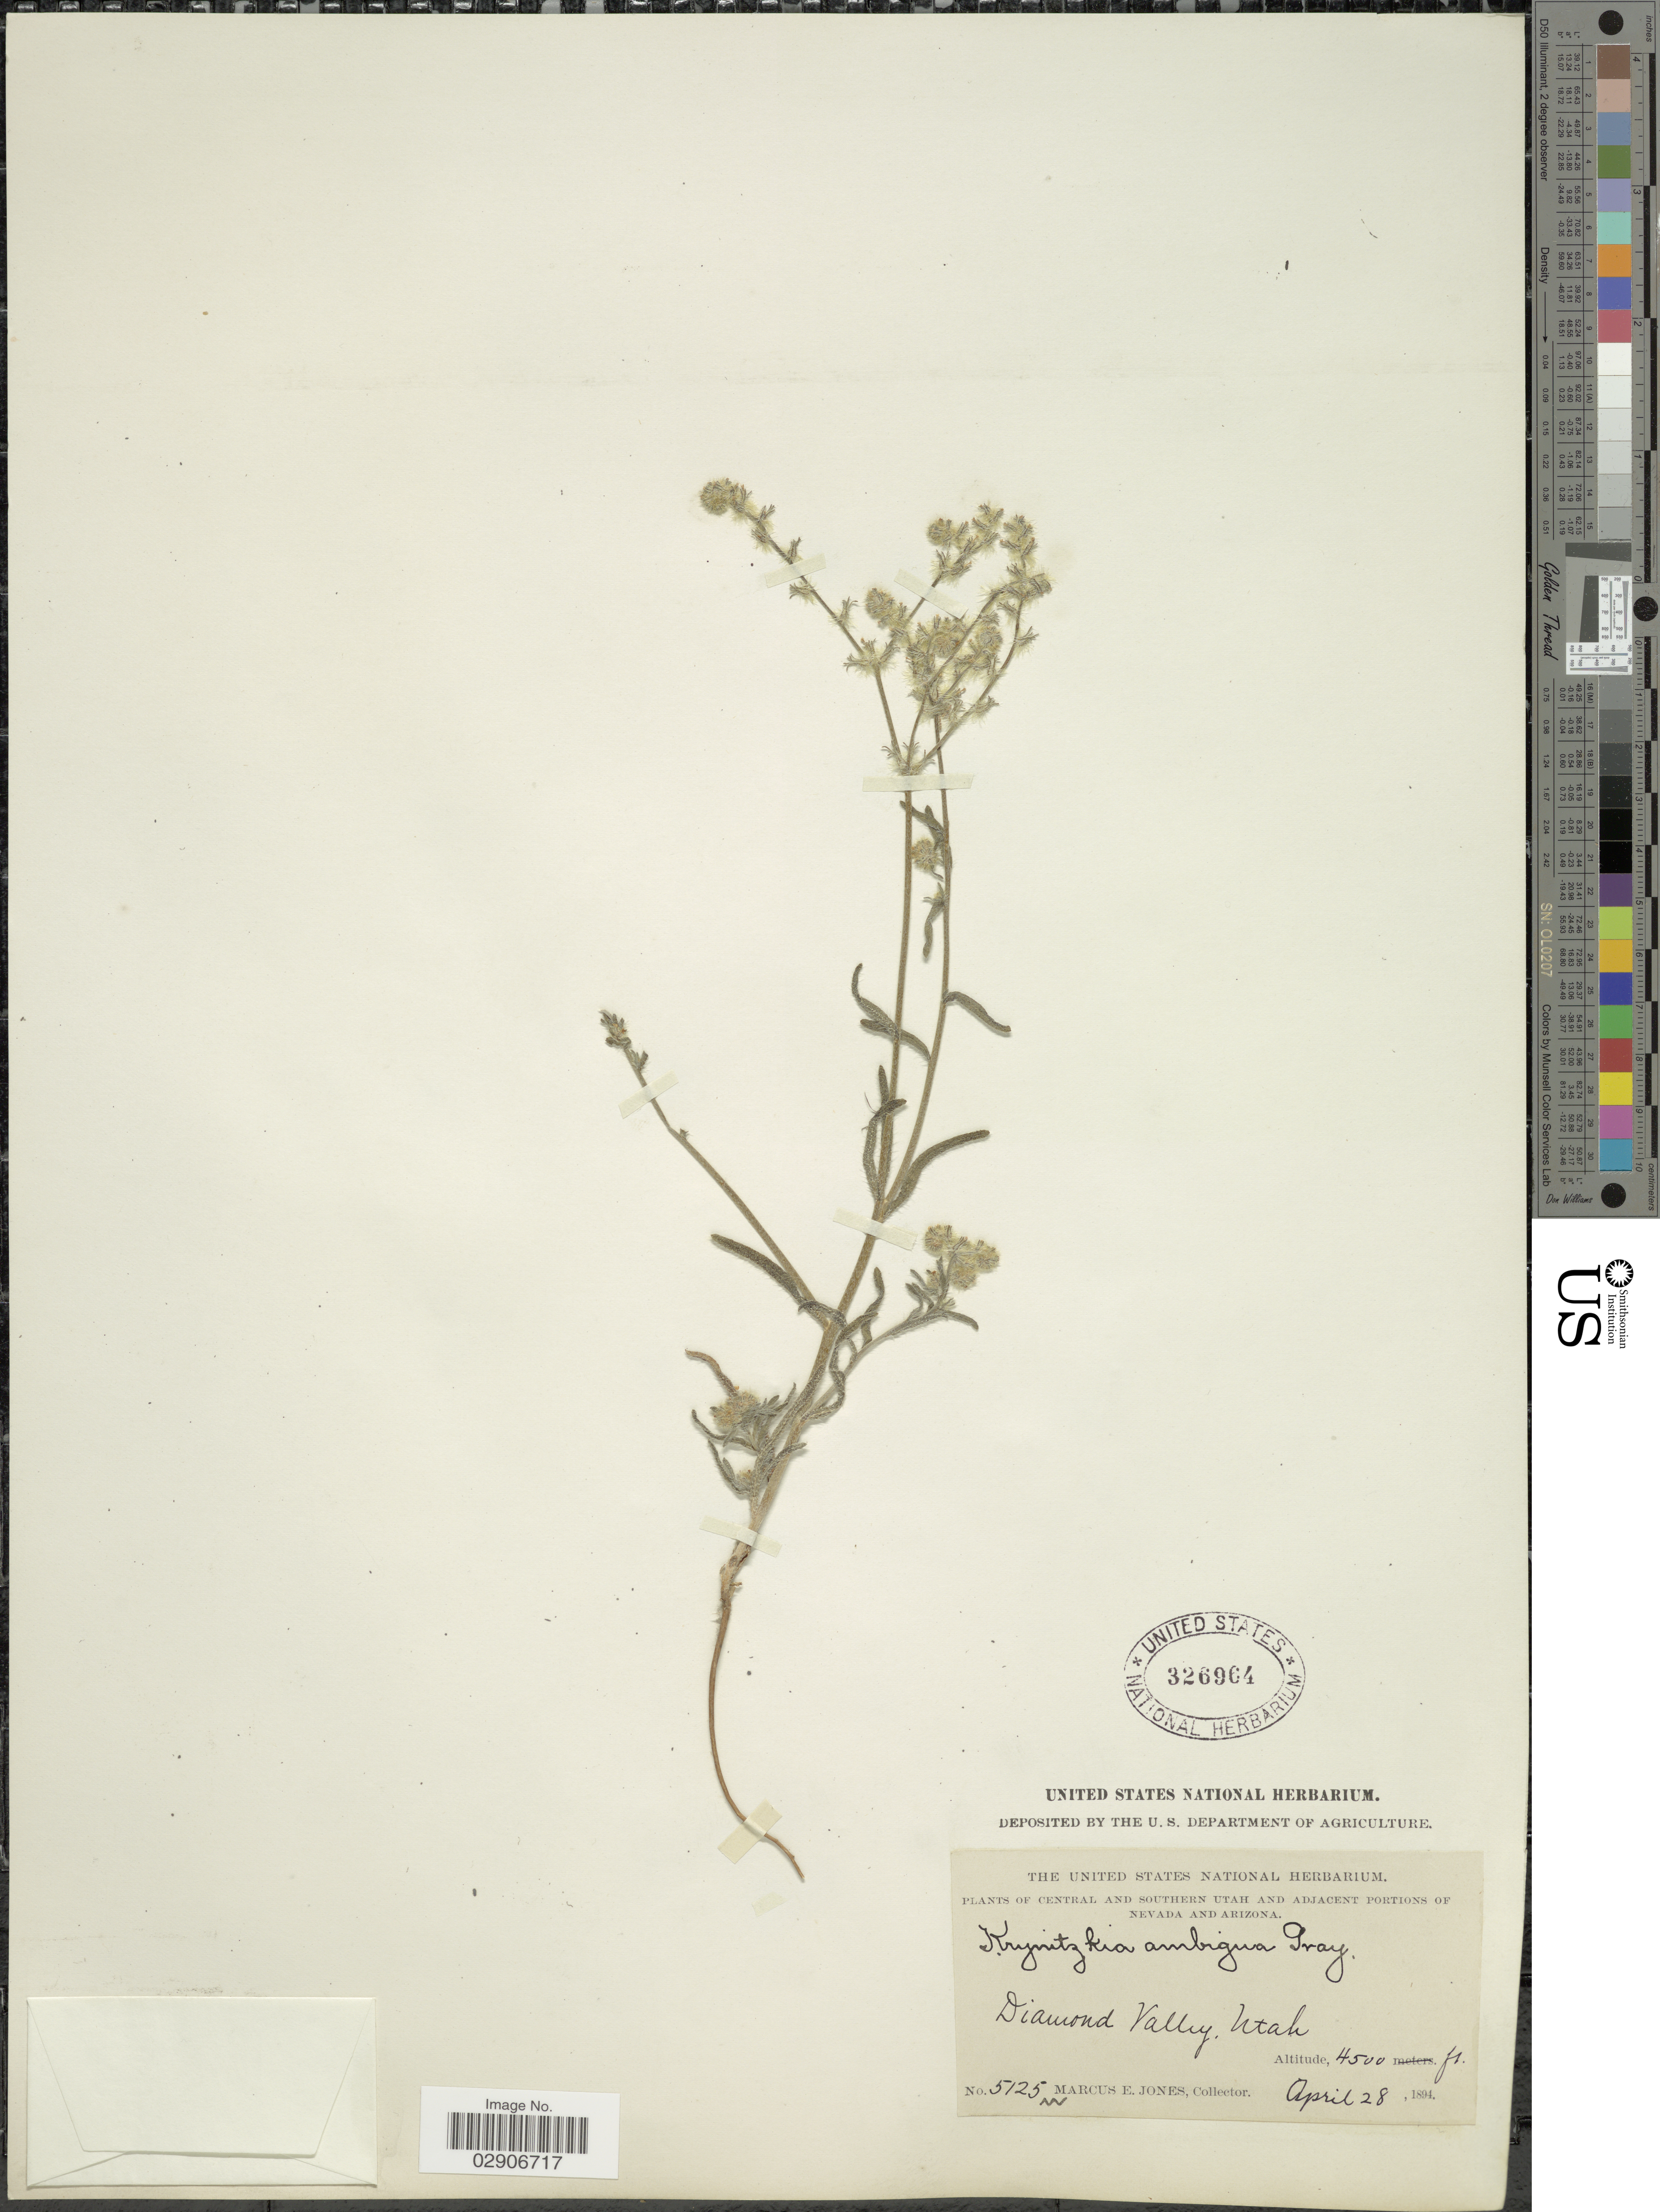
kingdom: Plantae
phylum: Tracheophyta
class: Magnoliopsida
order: Boraginales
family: Boraginaceae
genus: Cryptantha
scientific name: Cryptantha ambigua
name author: (A. Gray) Greene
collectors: M. E. Jones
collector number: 5125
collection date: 1894-04-28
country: United States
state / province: Utah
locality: Diamond Valley, Utah. Central and Southern Utah.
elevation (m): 1372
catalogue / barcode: US 326964